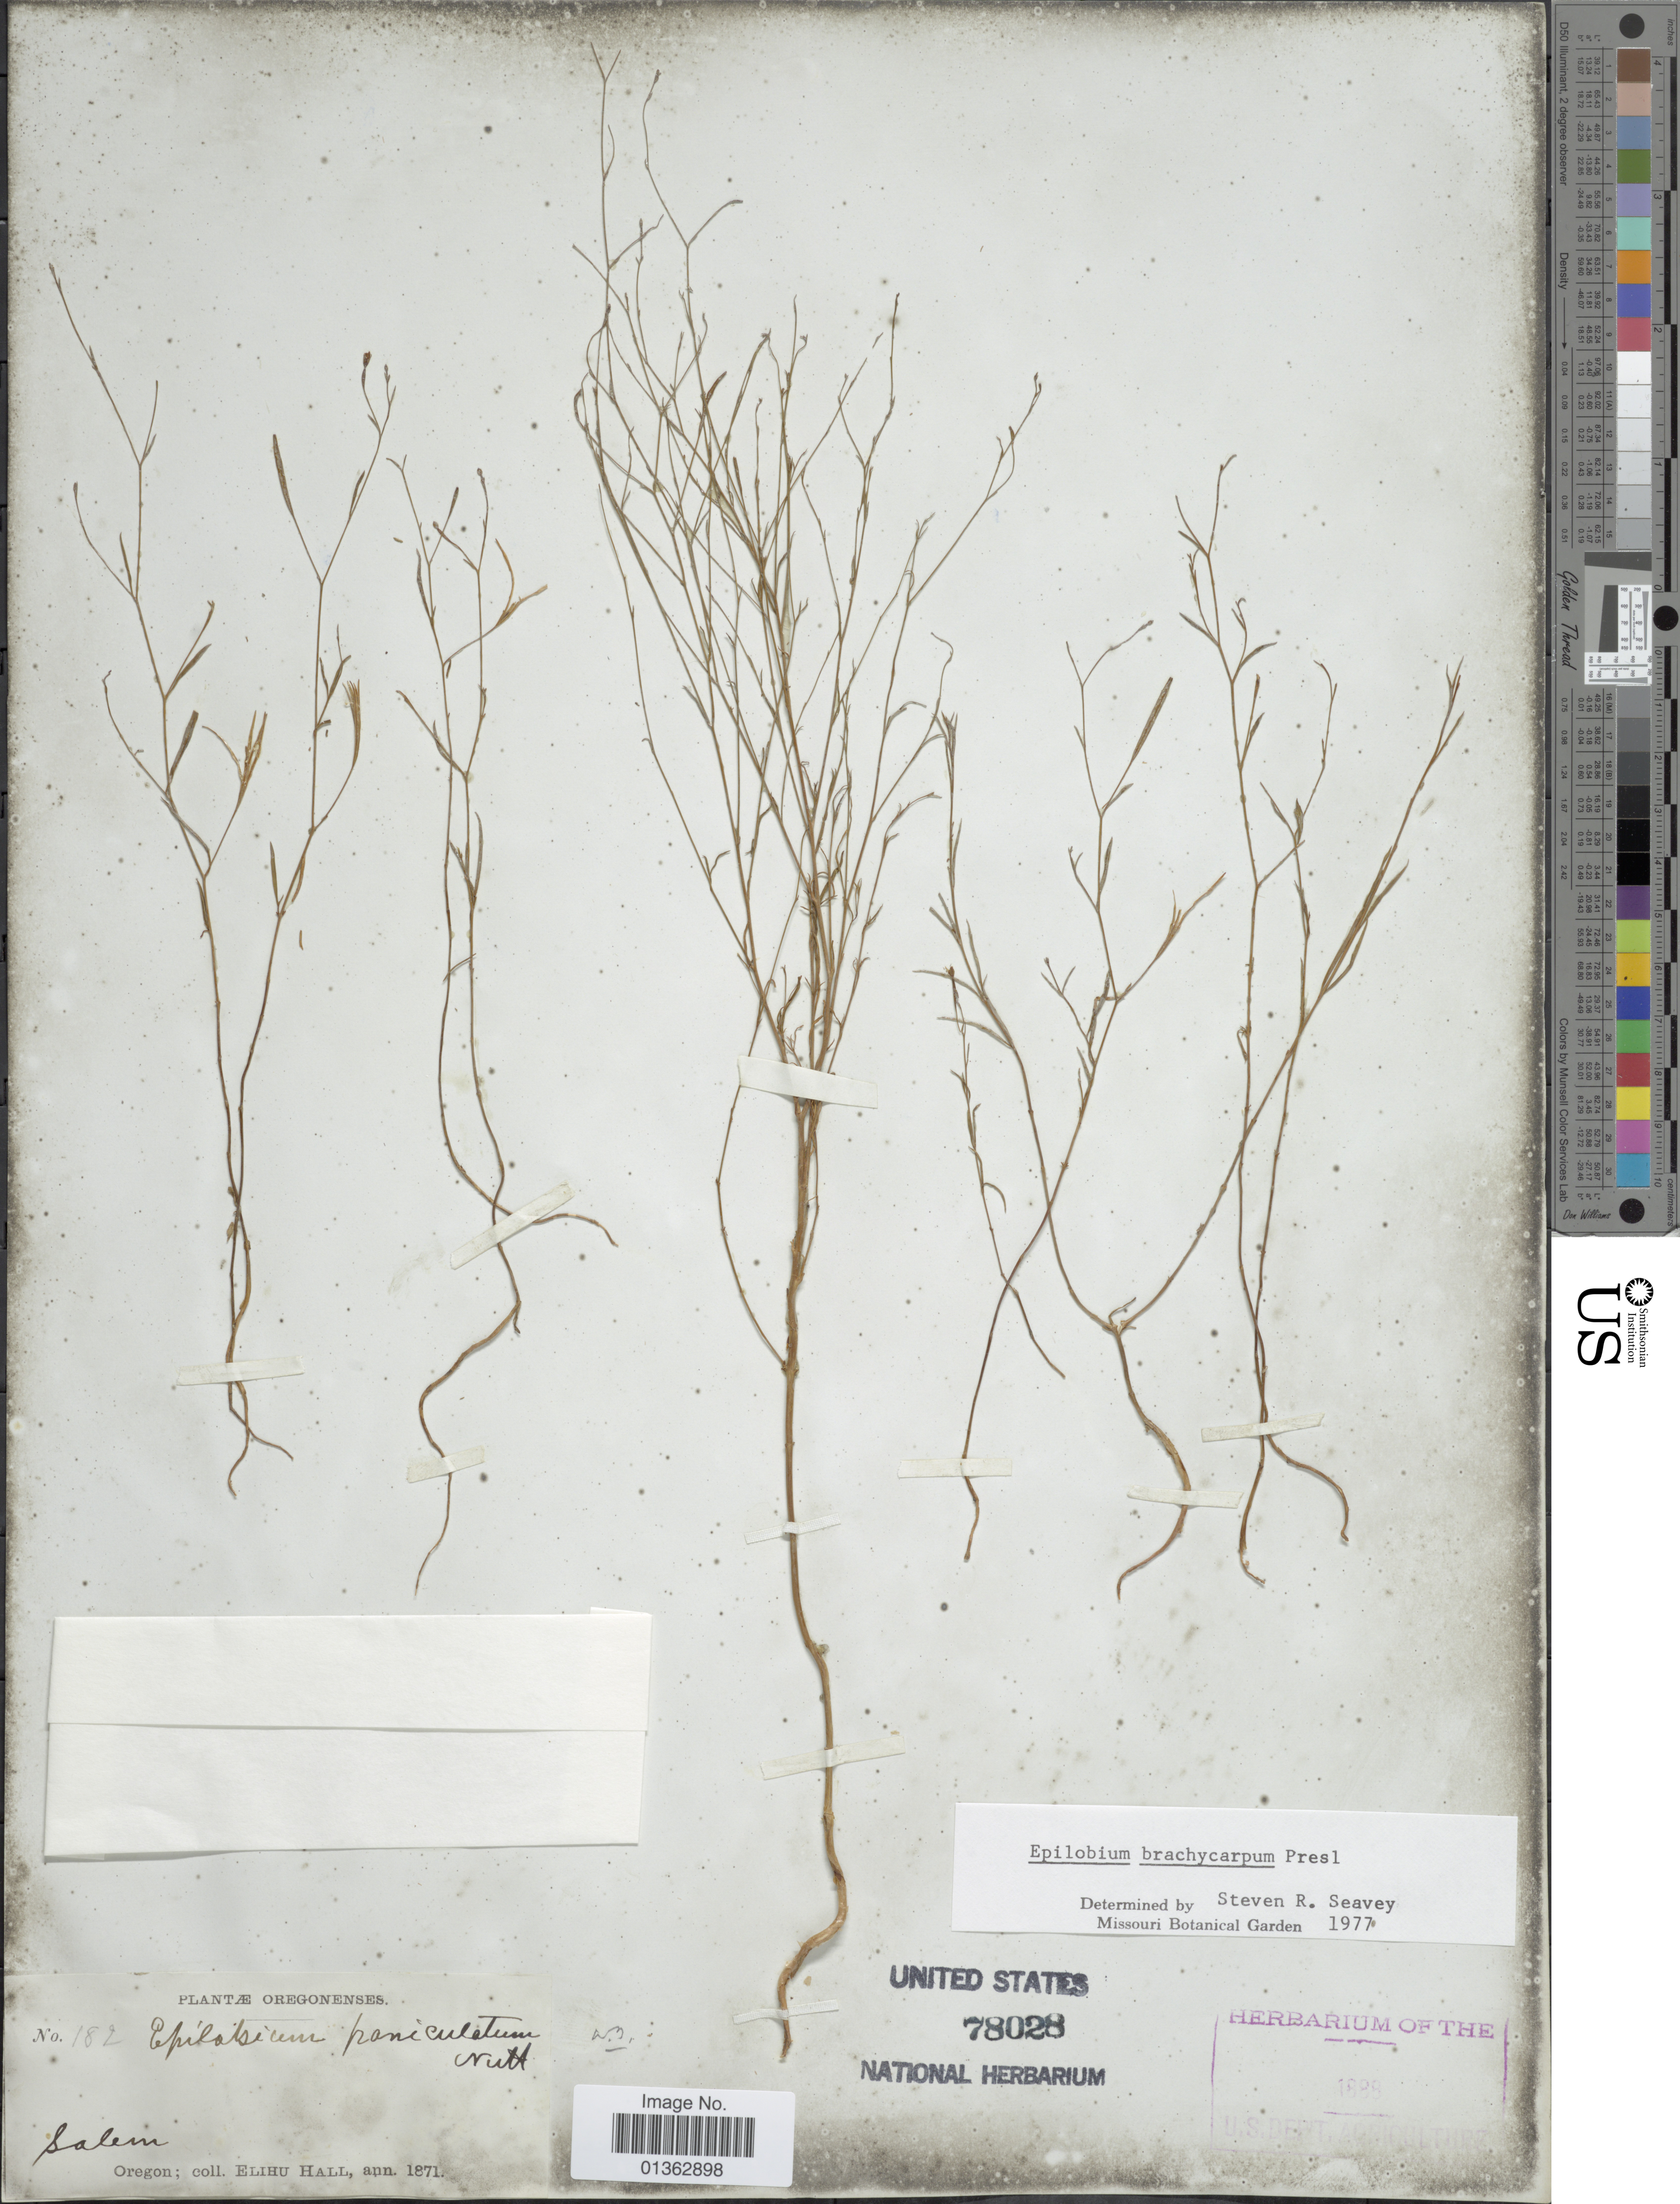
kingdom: Plantae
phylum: Tracheophyta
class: Magnoliopsida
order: Myrtales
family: Onagraceae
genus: Epilobium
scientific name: Epilobium brachycarpum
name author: C. Presl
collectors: E. Hall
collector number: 182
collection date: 1871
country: United States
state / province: Oregon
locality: Salem.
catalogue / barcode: US 78028